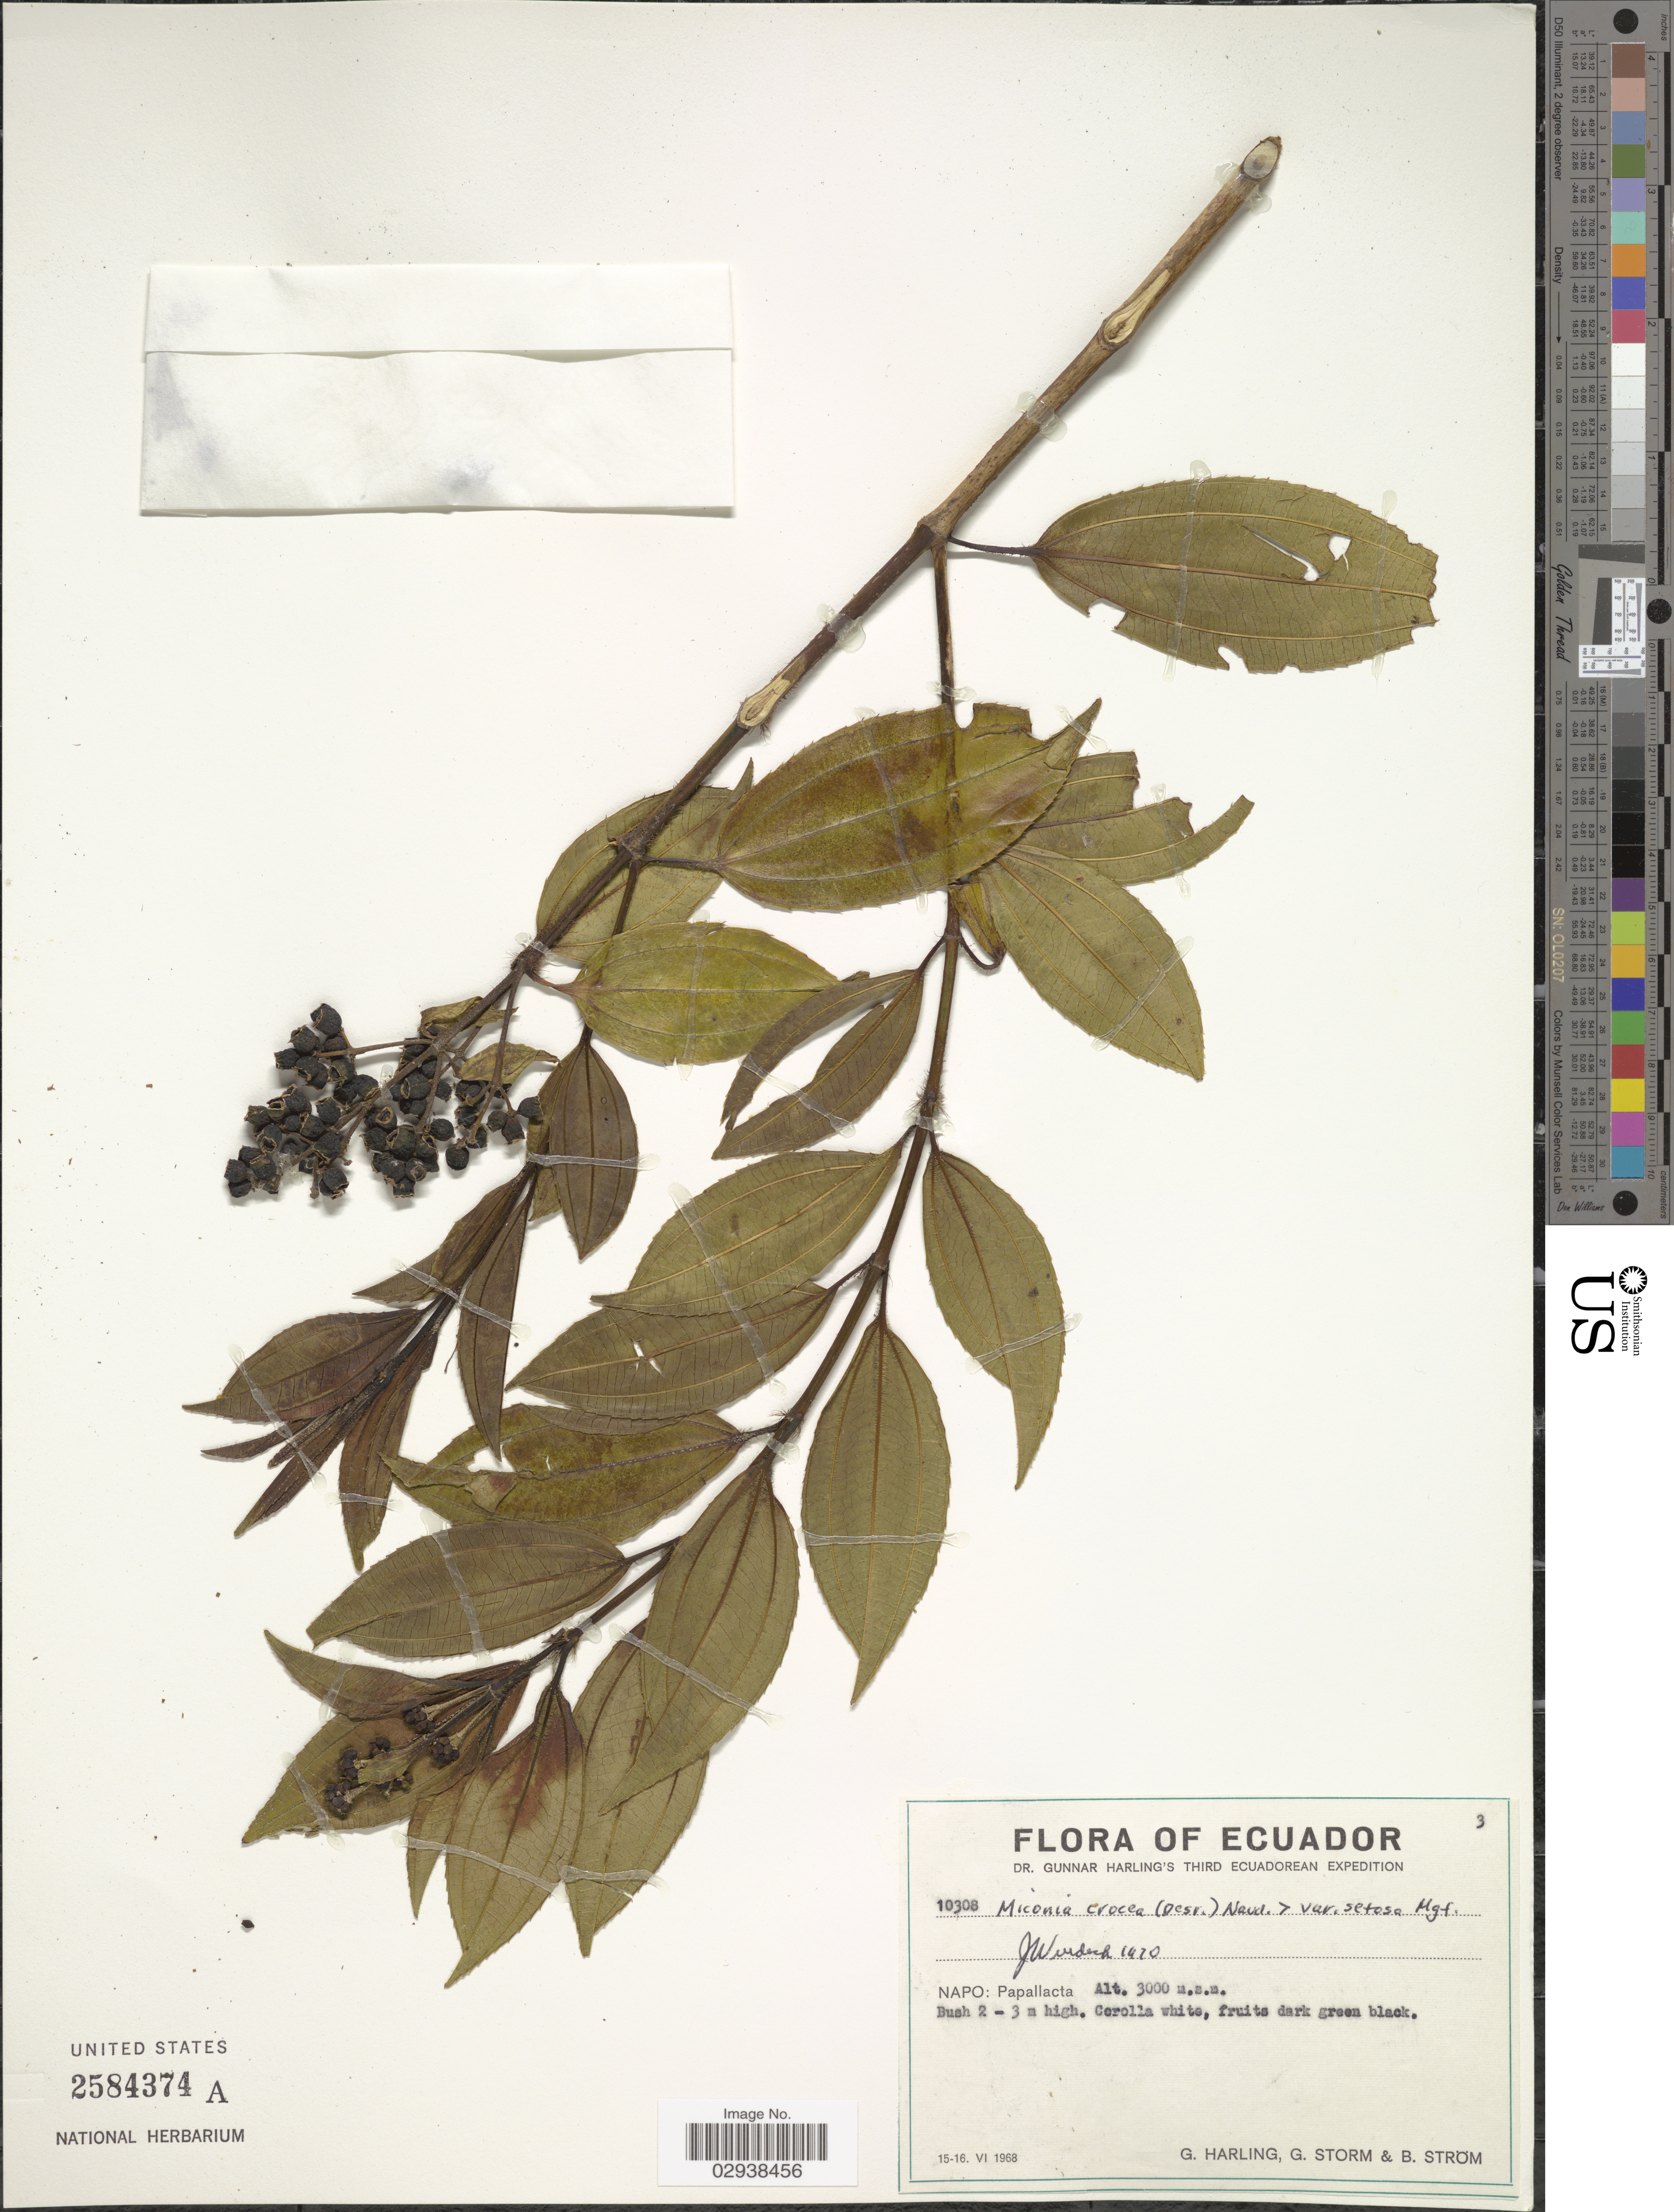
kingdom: Plantae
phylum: Tracheophyta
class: Magnoliopsida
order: Myrtales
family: Melastomataceae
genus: Miconia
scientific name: Miconia crocea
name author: (Desr.) Naudin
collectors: G. Harling, G. Storm & B. Ström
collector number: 10308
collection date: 1968-06-15/1968-06-16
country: Ecuador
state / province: Napo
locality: Napo: Papallacta.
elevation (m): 3000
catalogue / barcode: US 2584374A